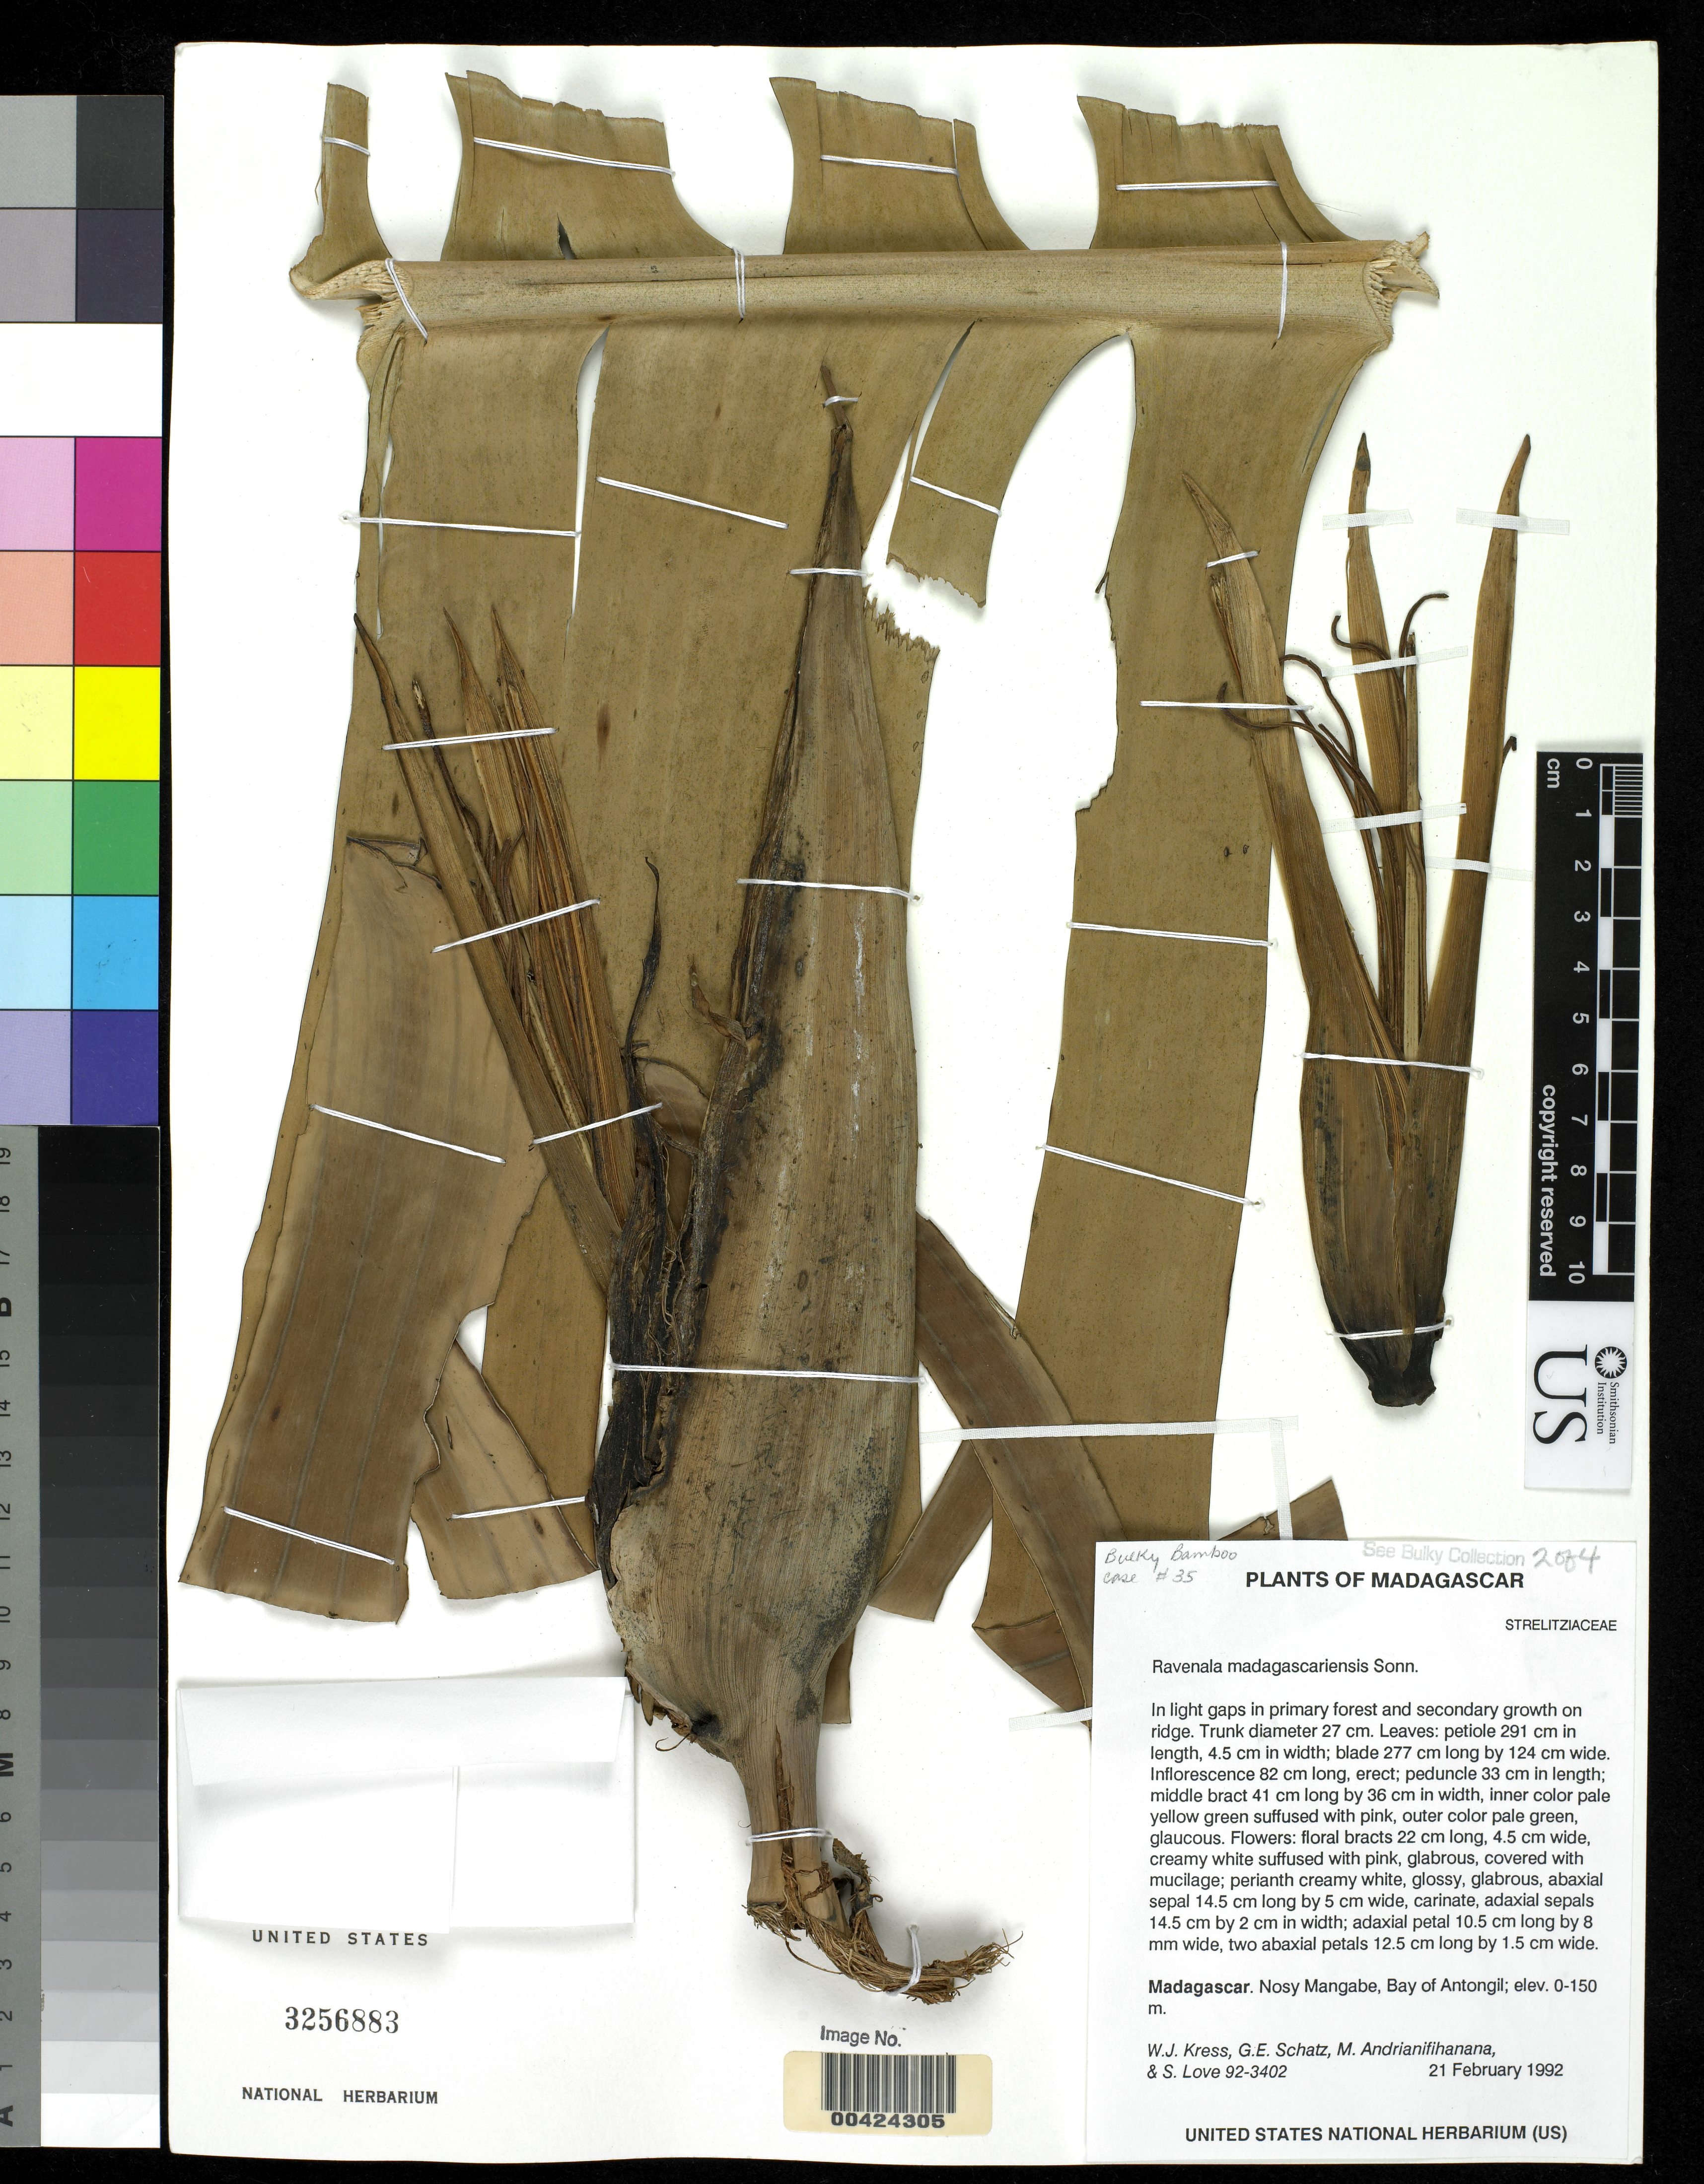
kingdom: Plantae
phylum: Tracheophyta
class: Liliopsida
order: Zingiberales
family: Strelitziaceae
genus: Ravenala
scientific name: Ravenala madagascariensis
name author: Sonn.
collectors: W. J. Kress, G. Schatz, M. Andrianifihanana & S. Love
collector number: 92-3402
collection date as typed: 21 Feb 1992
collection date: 1992-02-21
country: Madagascar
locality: Nosy mangabe; bay of antongil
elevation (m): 0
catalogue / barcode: US 3253883